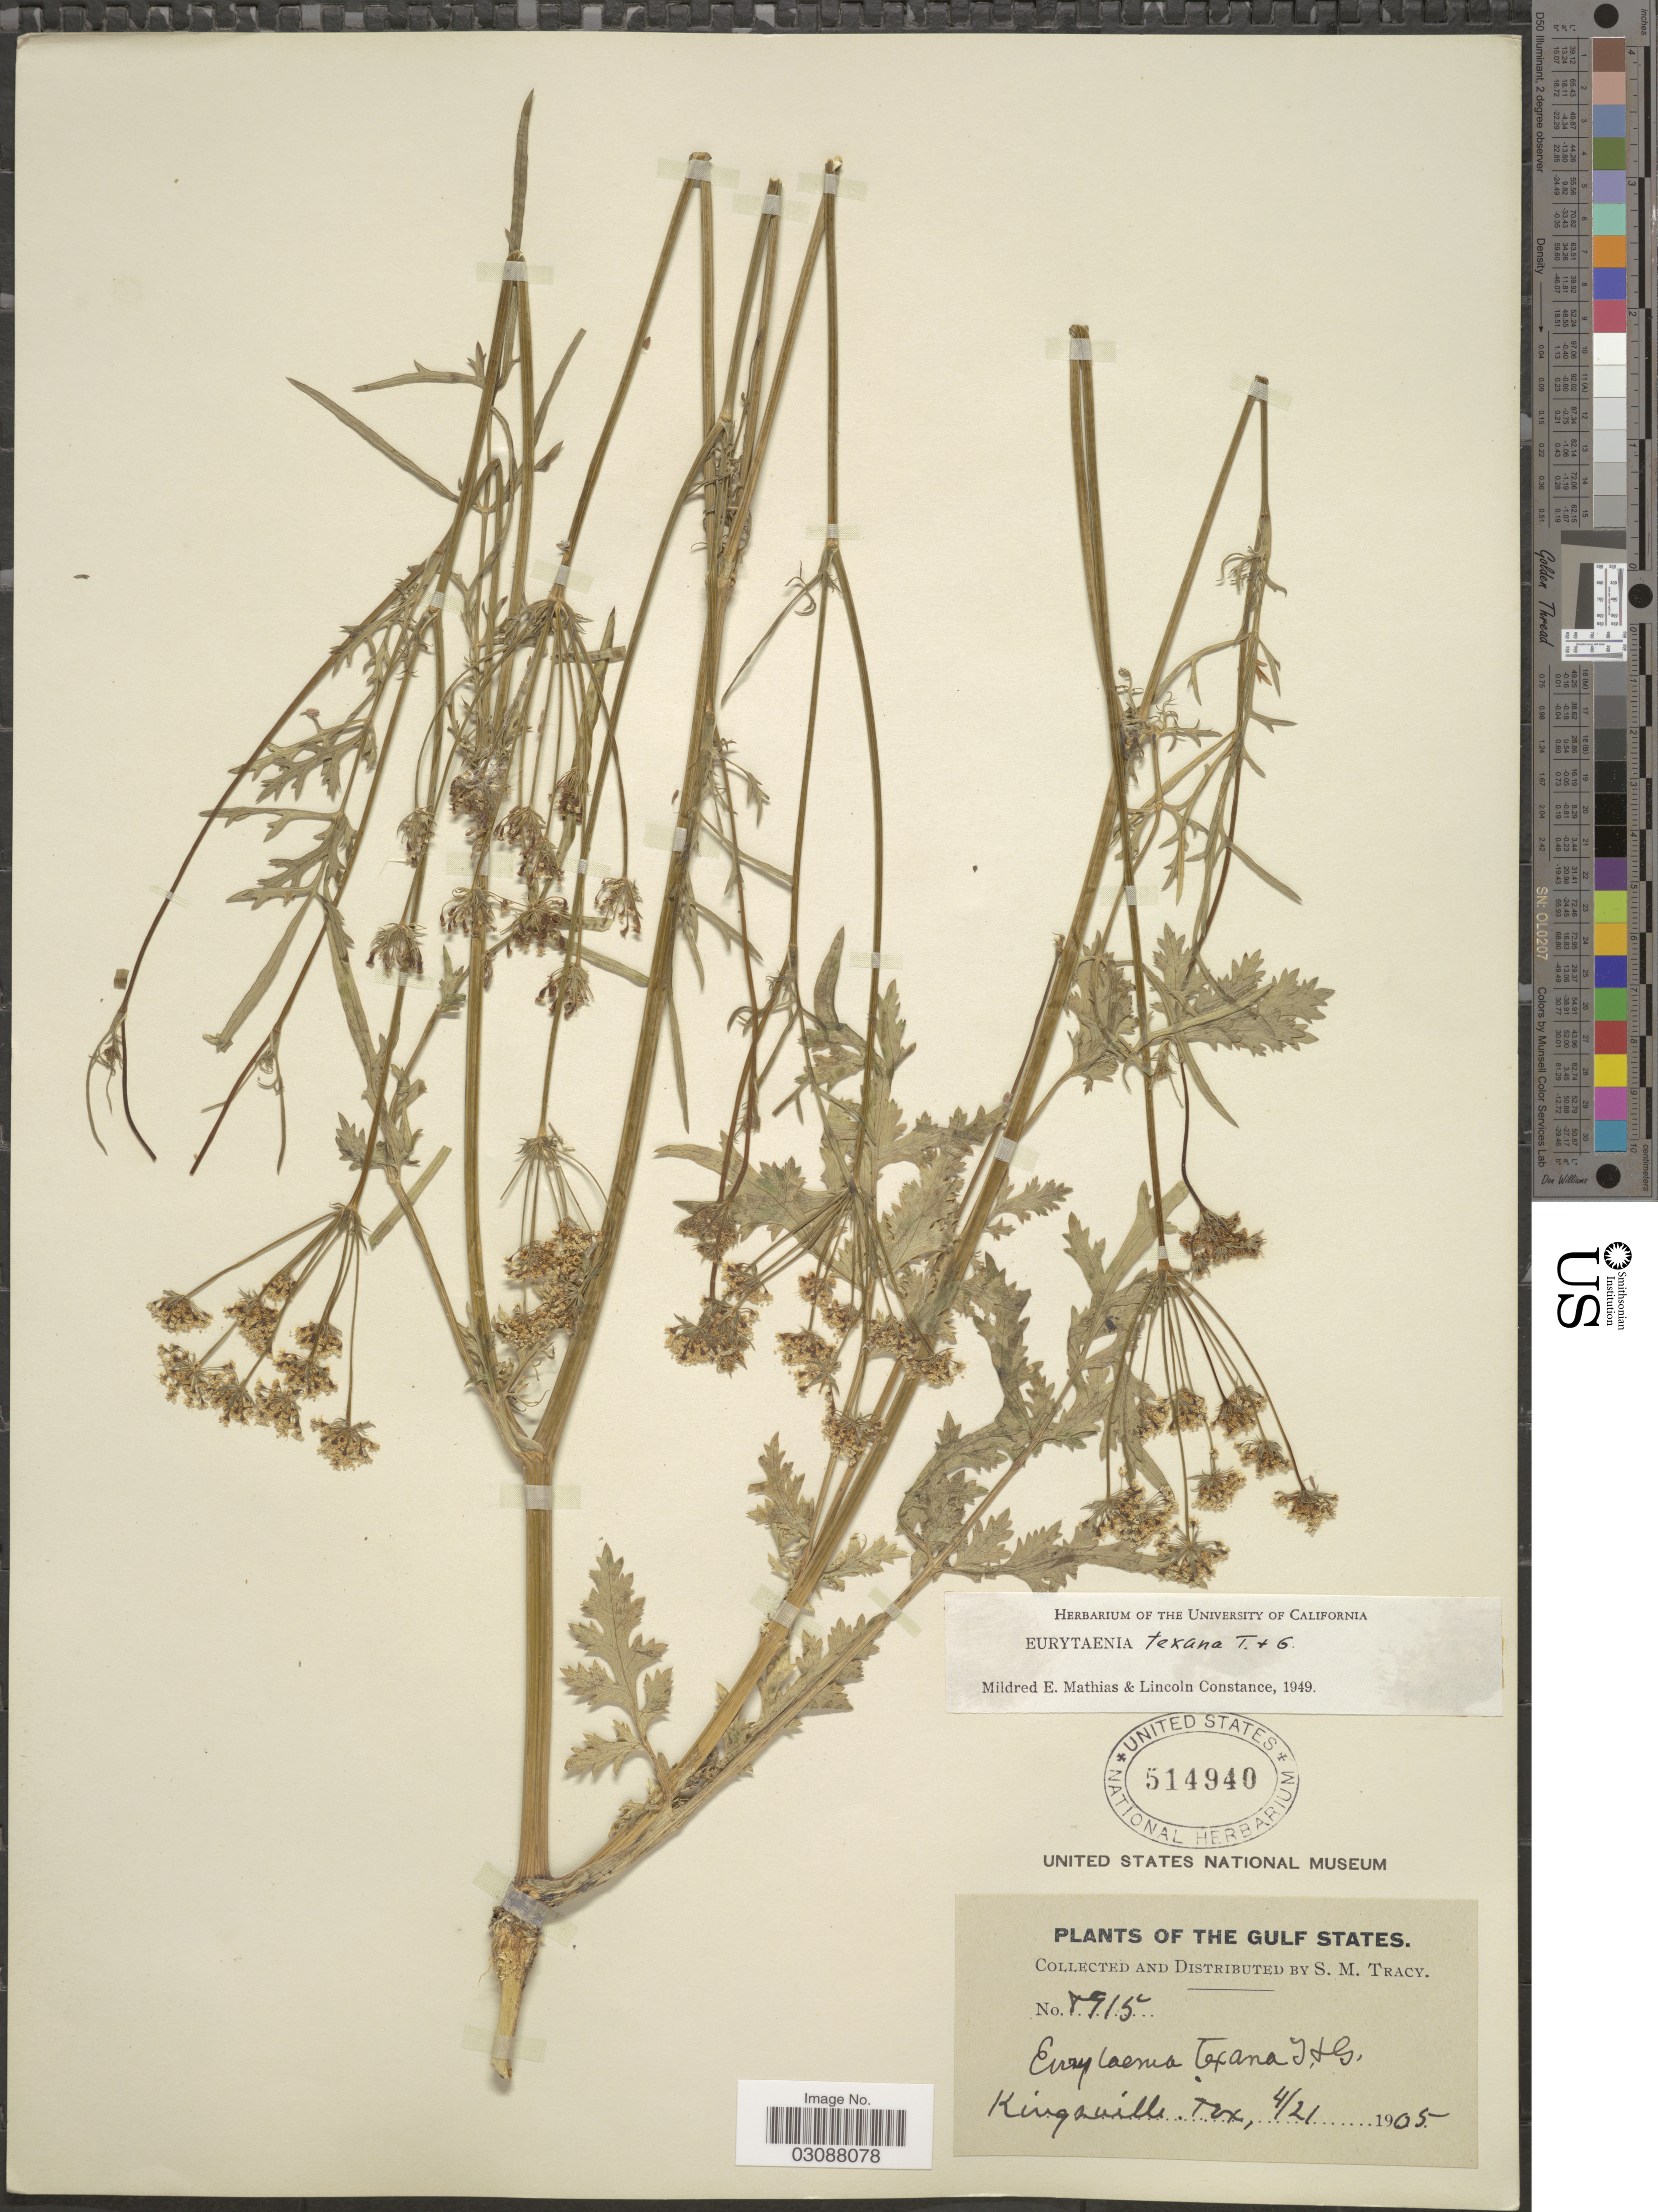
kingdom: Plantae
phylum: Tracheophyta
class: Magnoliopsida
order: Apiales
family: Apiaceae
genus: Eurytaenia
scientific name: Eurytaenia texana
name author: Torr. & A. Gray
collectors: S. M. Tracy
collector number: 8915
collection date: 1905-04-21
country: United States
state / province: Texas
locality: The Gulf States. Kingsville.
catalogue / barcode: US 514940